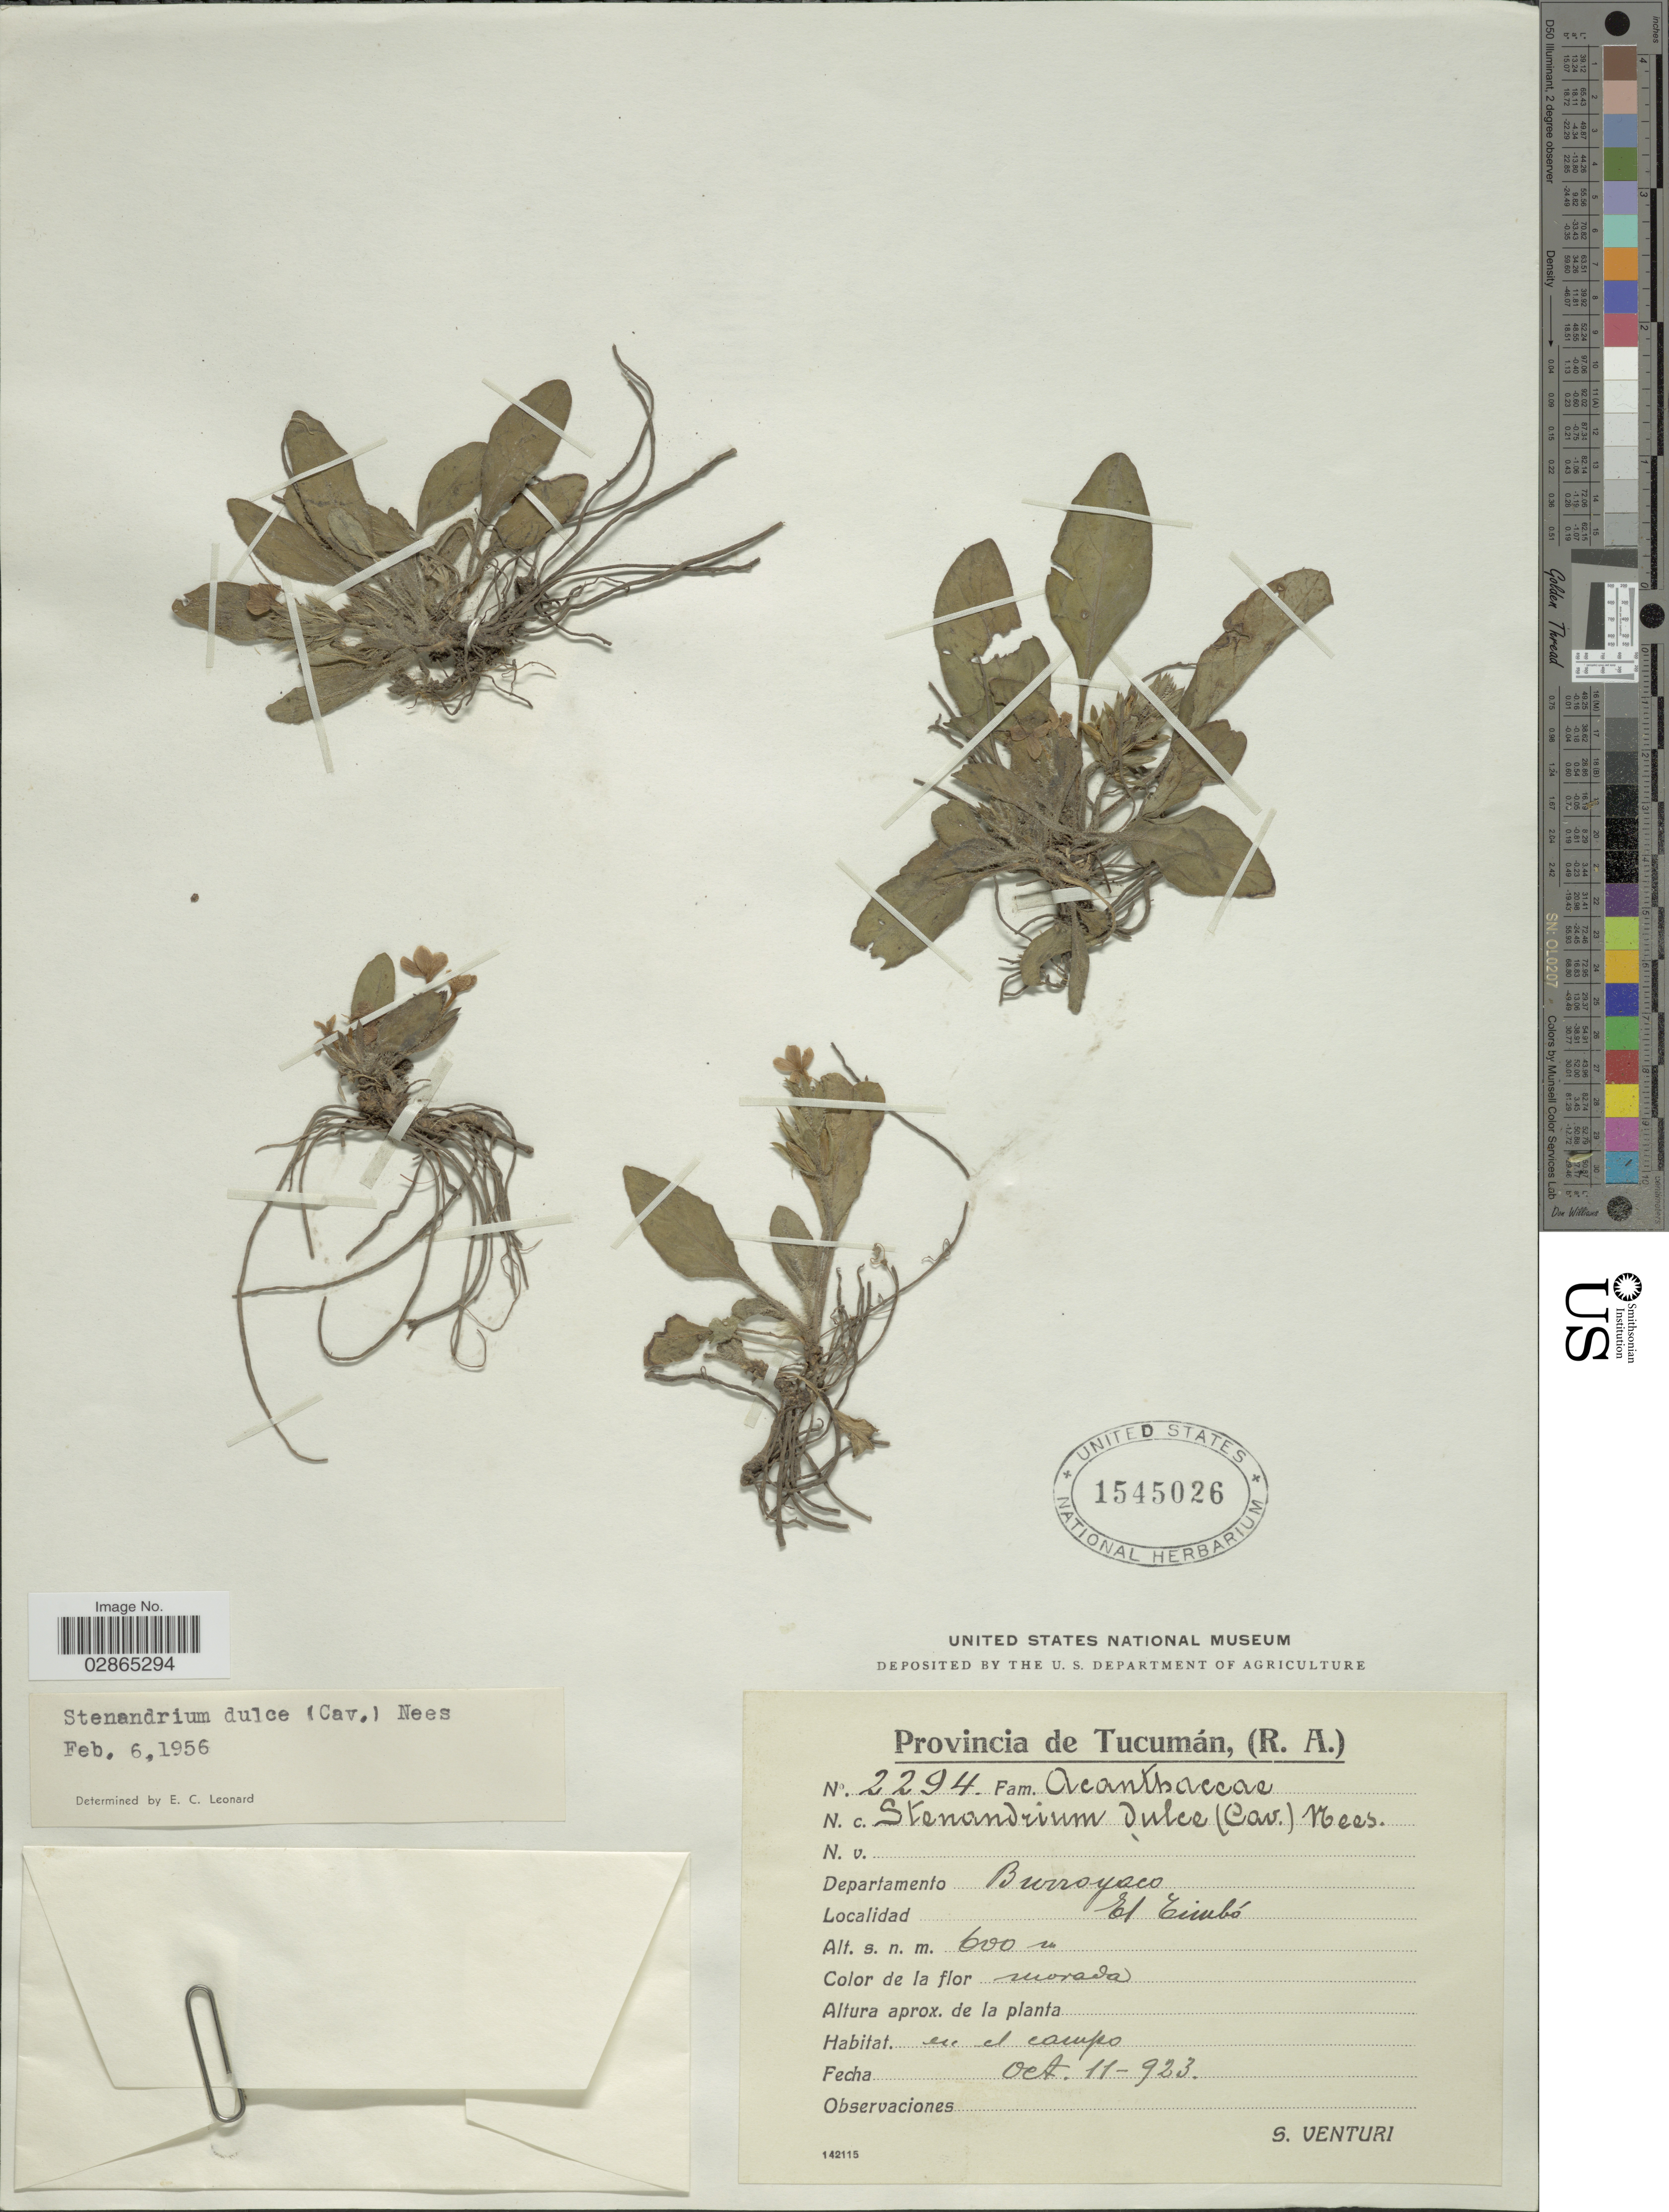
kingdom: Plantae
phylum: Tracheophyta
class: Magnoliopsida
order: Lamiales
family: Acanthaceae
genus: Stenandrium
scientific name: Stenandrium dulce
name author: (Cav.) Nees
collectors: S. Venturi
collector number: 2294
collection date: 1923-10-11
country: Argentina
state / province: Tucuman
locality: Departamento Burroyaco, El Timbó.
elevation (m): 600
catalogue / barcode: US 1545026